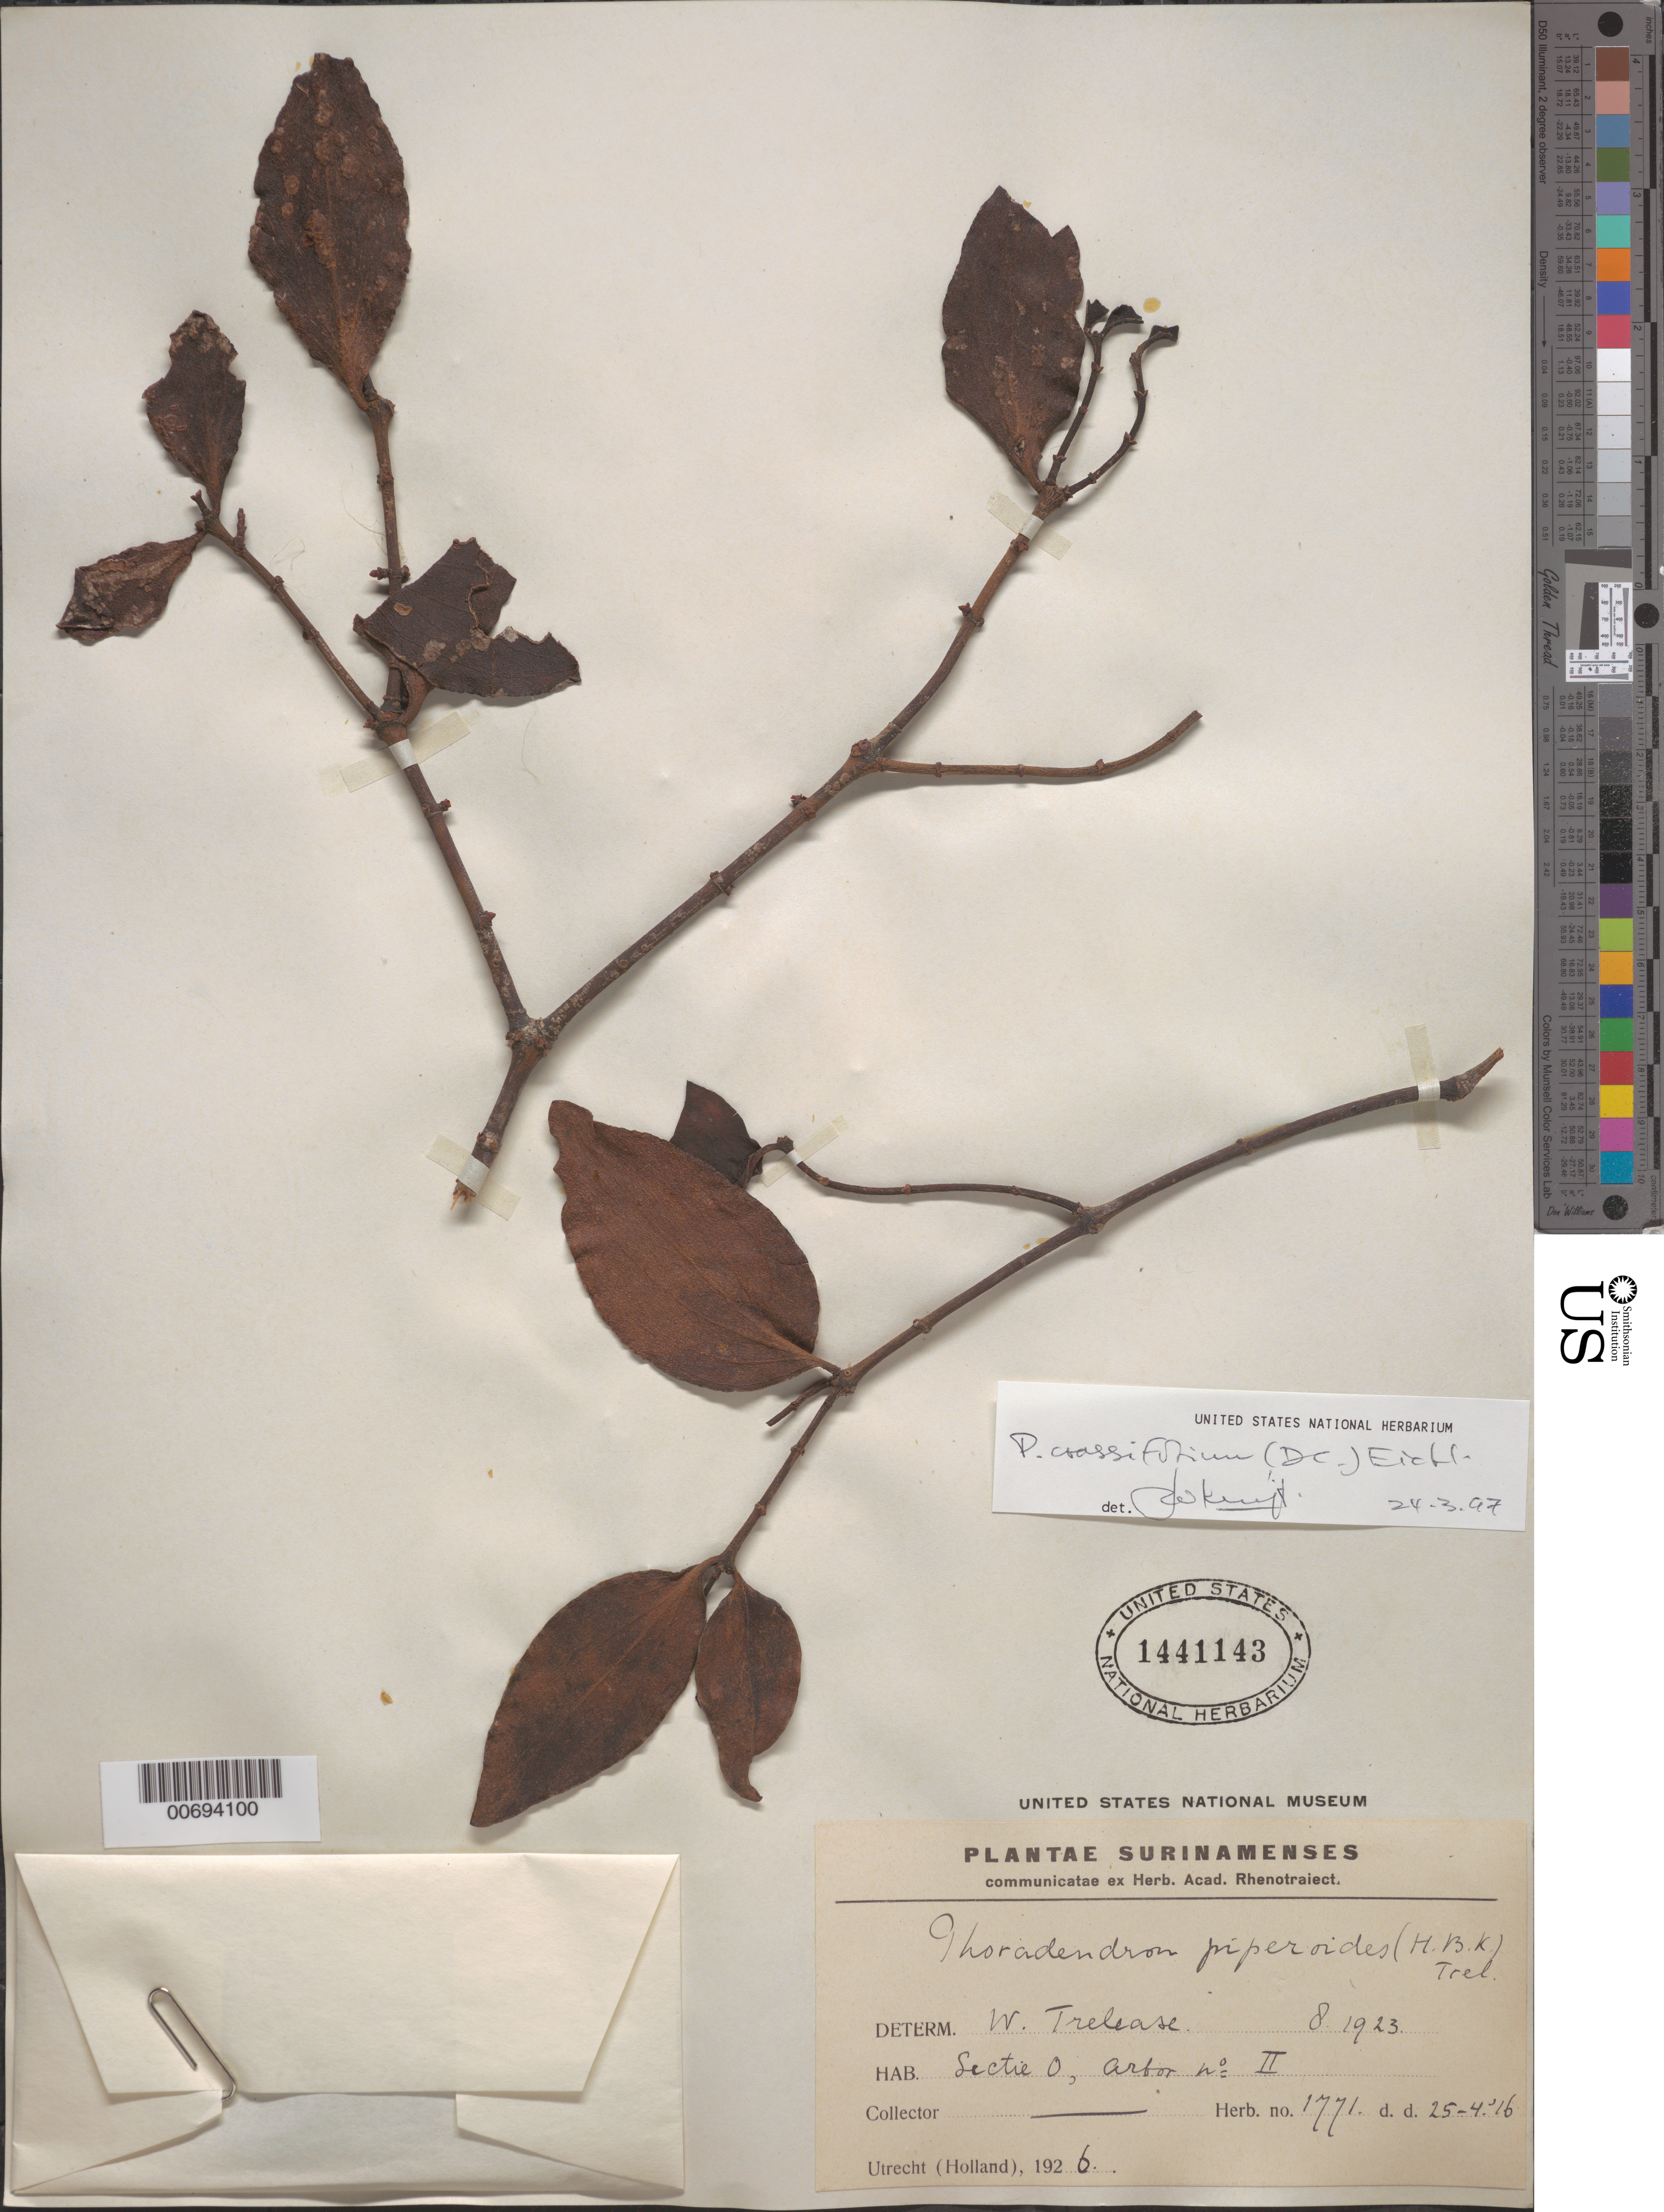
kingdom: Plantae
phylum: Tracheophyta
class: Magnoliopsida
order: Santalales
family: Viscaceae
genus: Phoradendron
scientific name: Phoradendron crassifolium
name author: (Pohl ex DC.) Eichler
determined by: Kuijt, Job, (CANADA)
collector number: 1776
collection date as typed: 25-Apr-16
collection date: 1916-04-25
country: Suriname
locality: Sectie O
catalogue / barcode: US 1441143